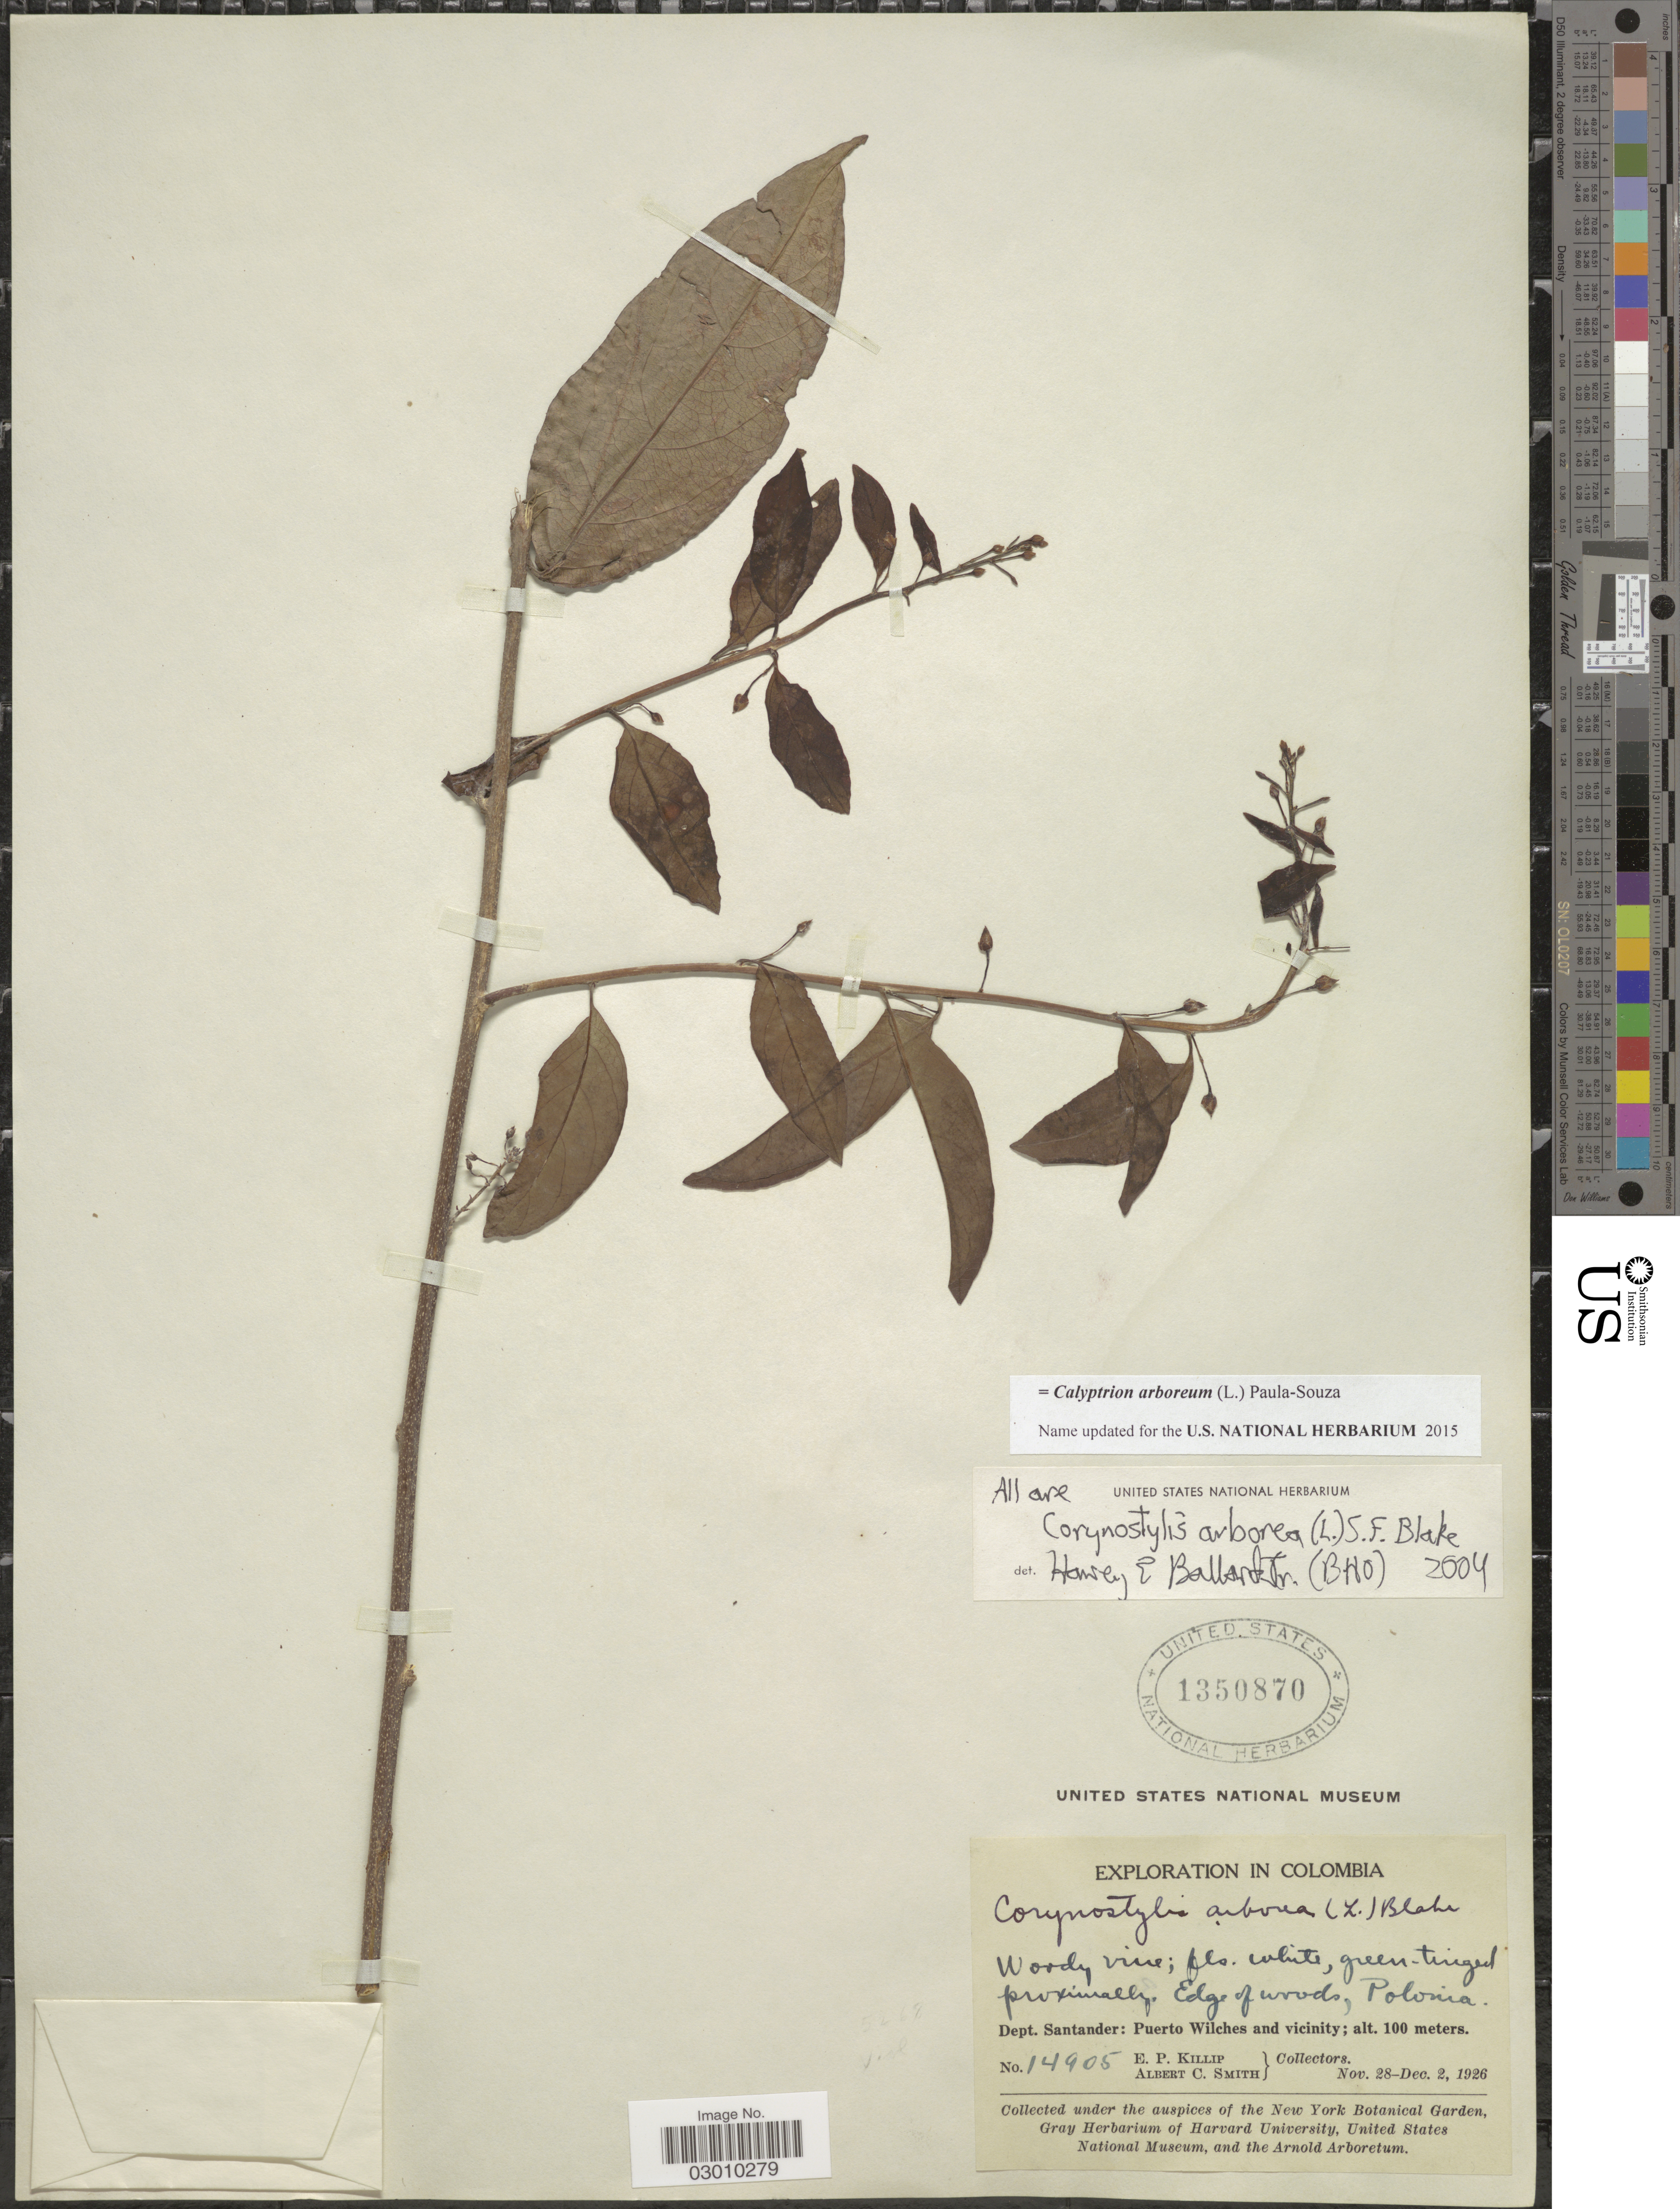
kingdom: Plantae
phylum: Tracheophyta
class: Magnoliopsida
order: Malpighiales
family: Violaceae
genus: Calyptrion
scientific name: Calyptrion arboreum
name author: (L.) Paula-Souza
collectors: E. P. Killip & A. C. Smith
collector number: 14905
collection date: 1926-11-28/1926-12-02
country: Colombia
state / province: Santander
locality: Edge of woods, Polonia. Dept. Santander: Puerto Wilches and vicinity.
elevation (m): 100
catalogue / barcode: US 1350870